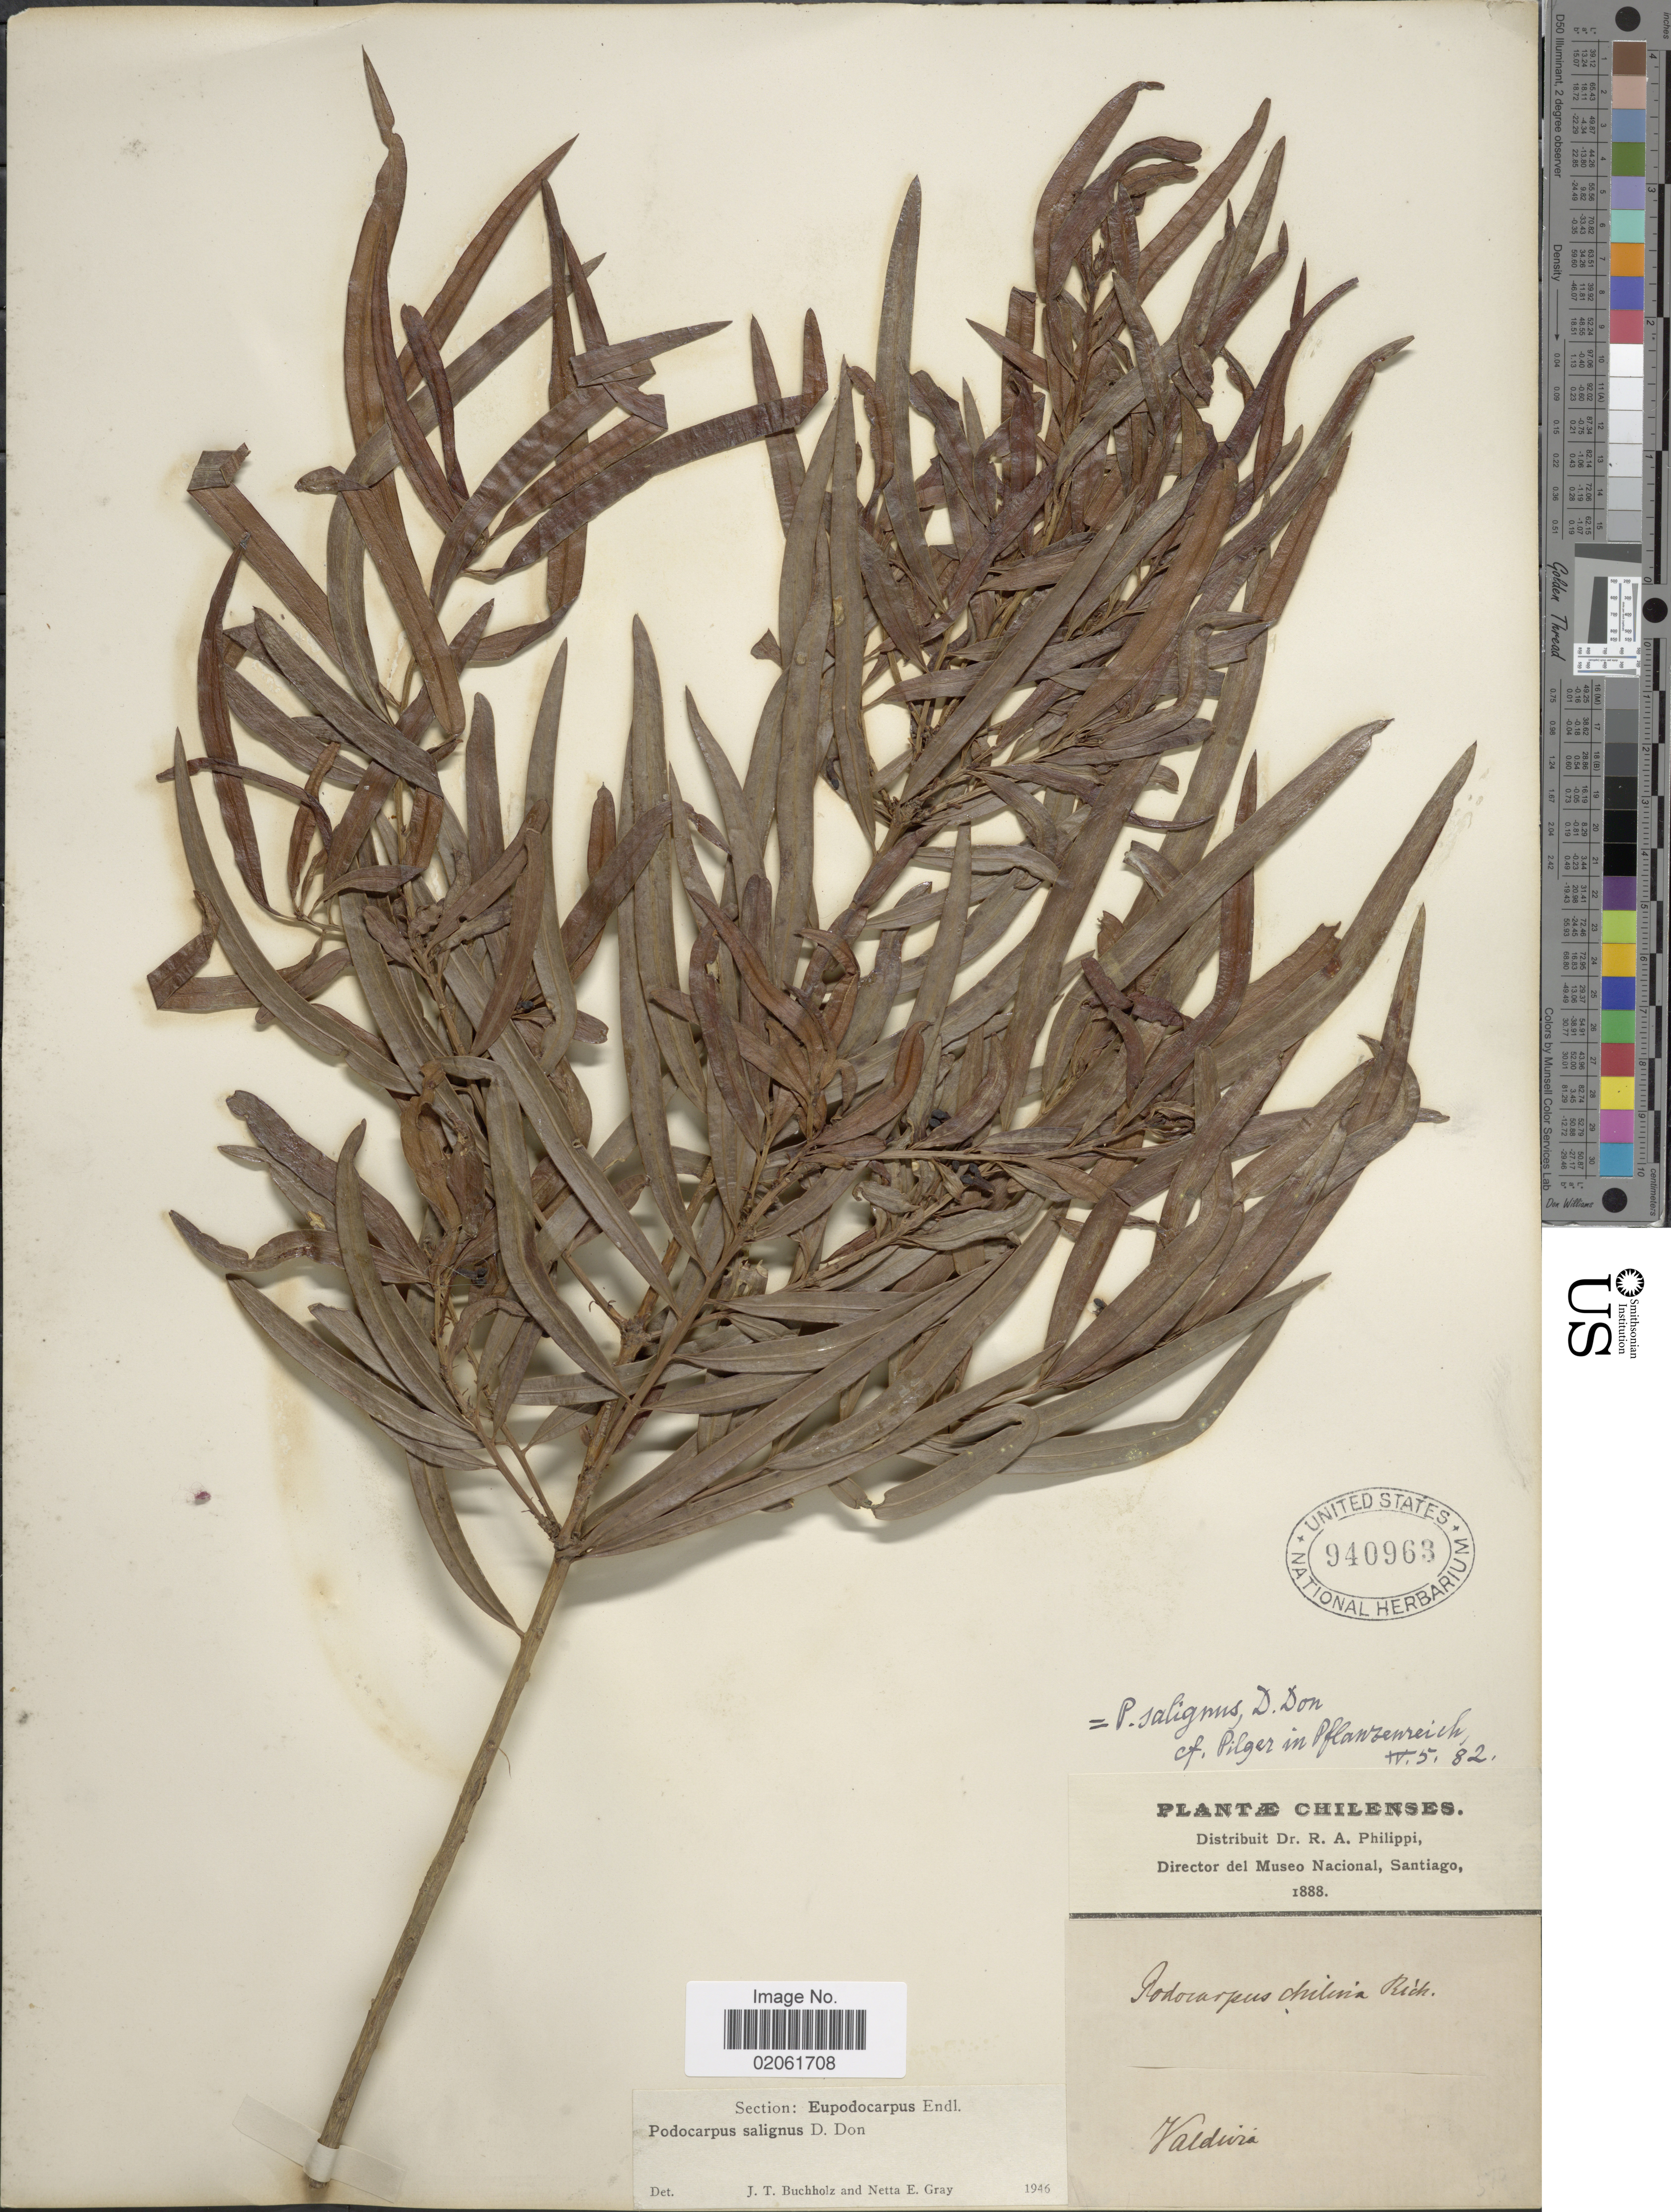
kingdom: Plantae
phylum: Tracheophyta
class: Pinopsida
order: Pinales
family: Podocarpaceae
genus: Podocarpus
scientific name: Podocarpus salignus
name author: D. Don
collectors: R. A. Philippi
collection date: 1888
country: Chile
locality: Valdivia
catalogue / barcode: US 940963